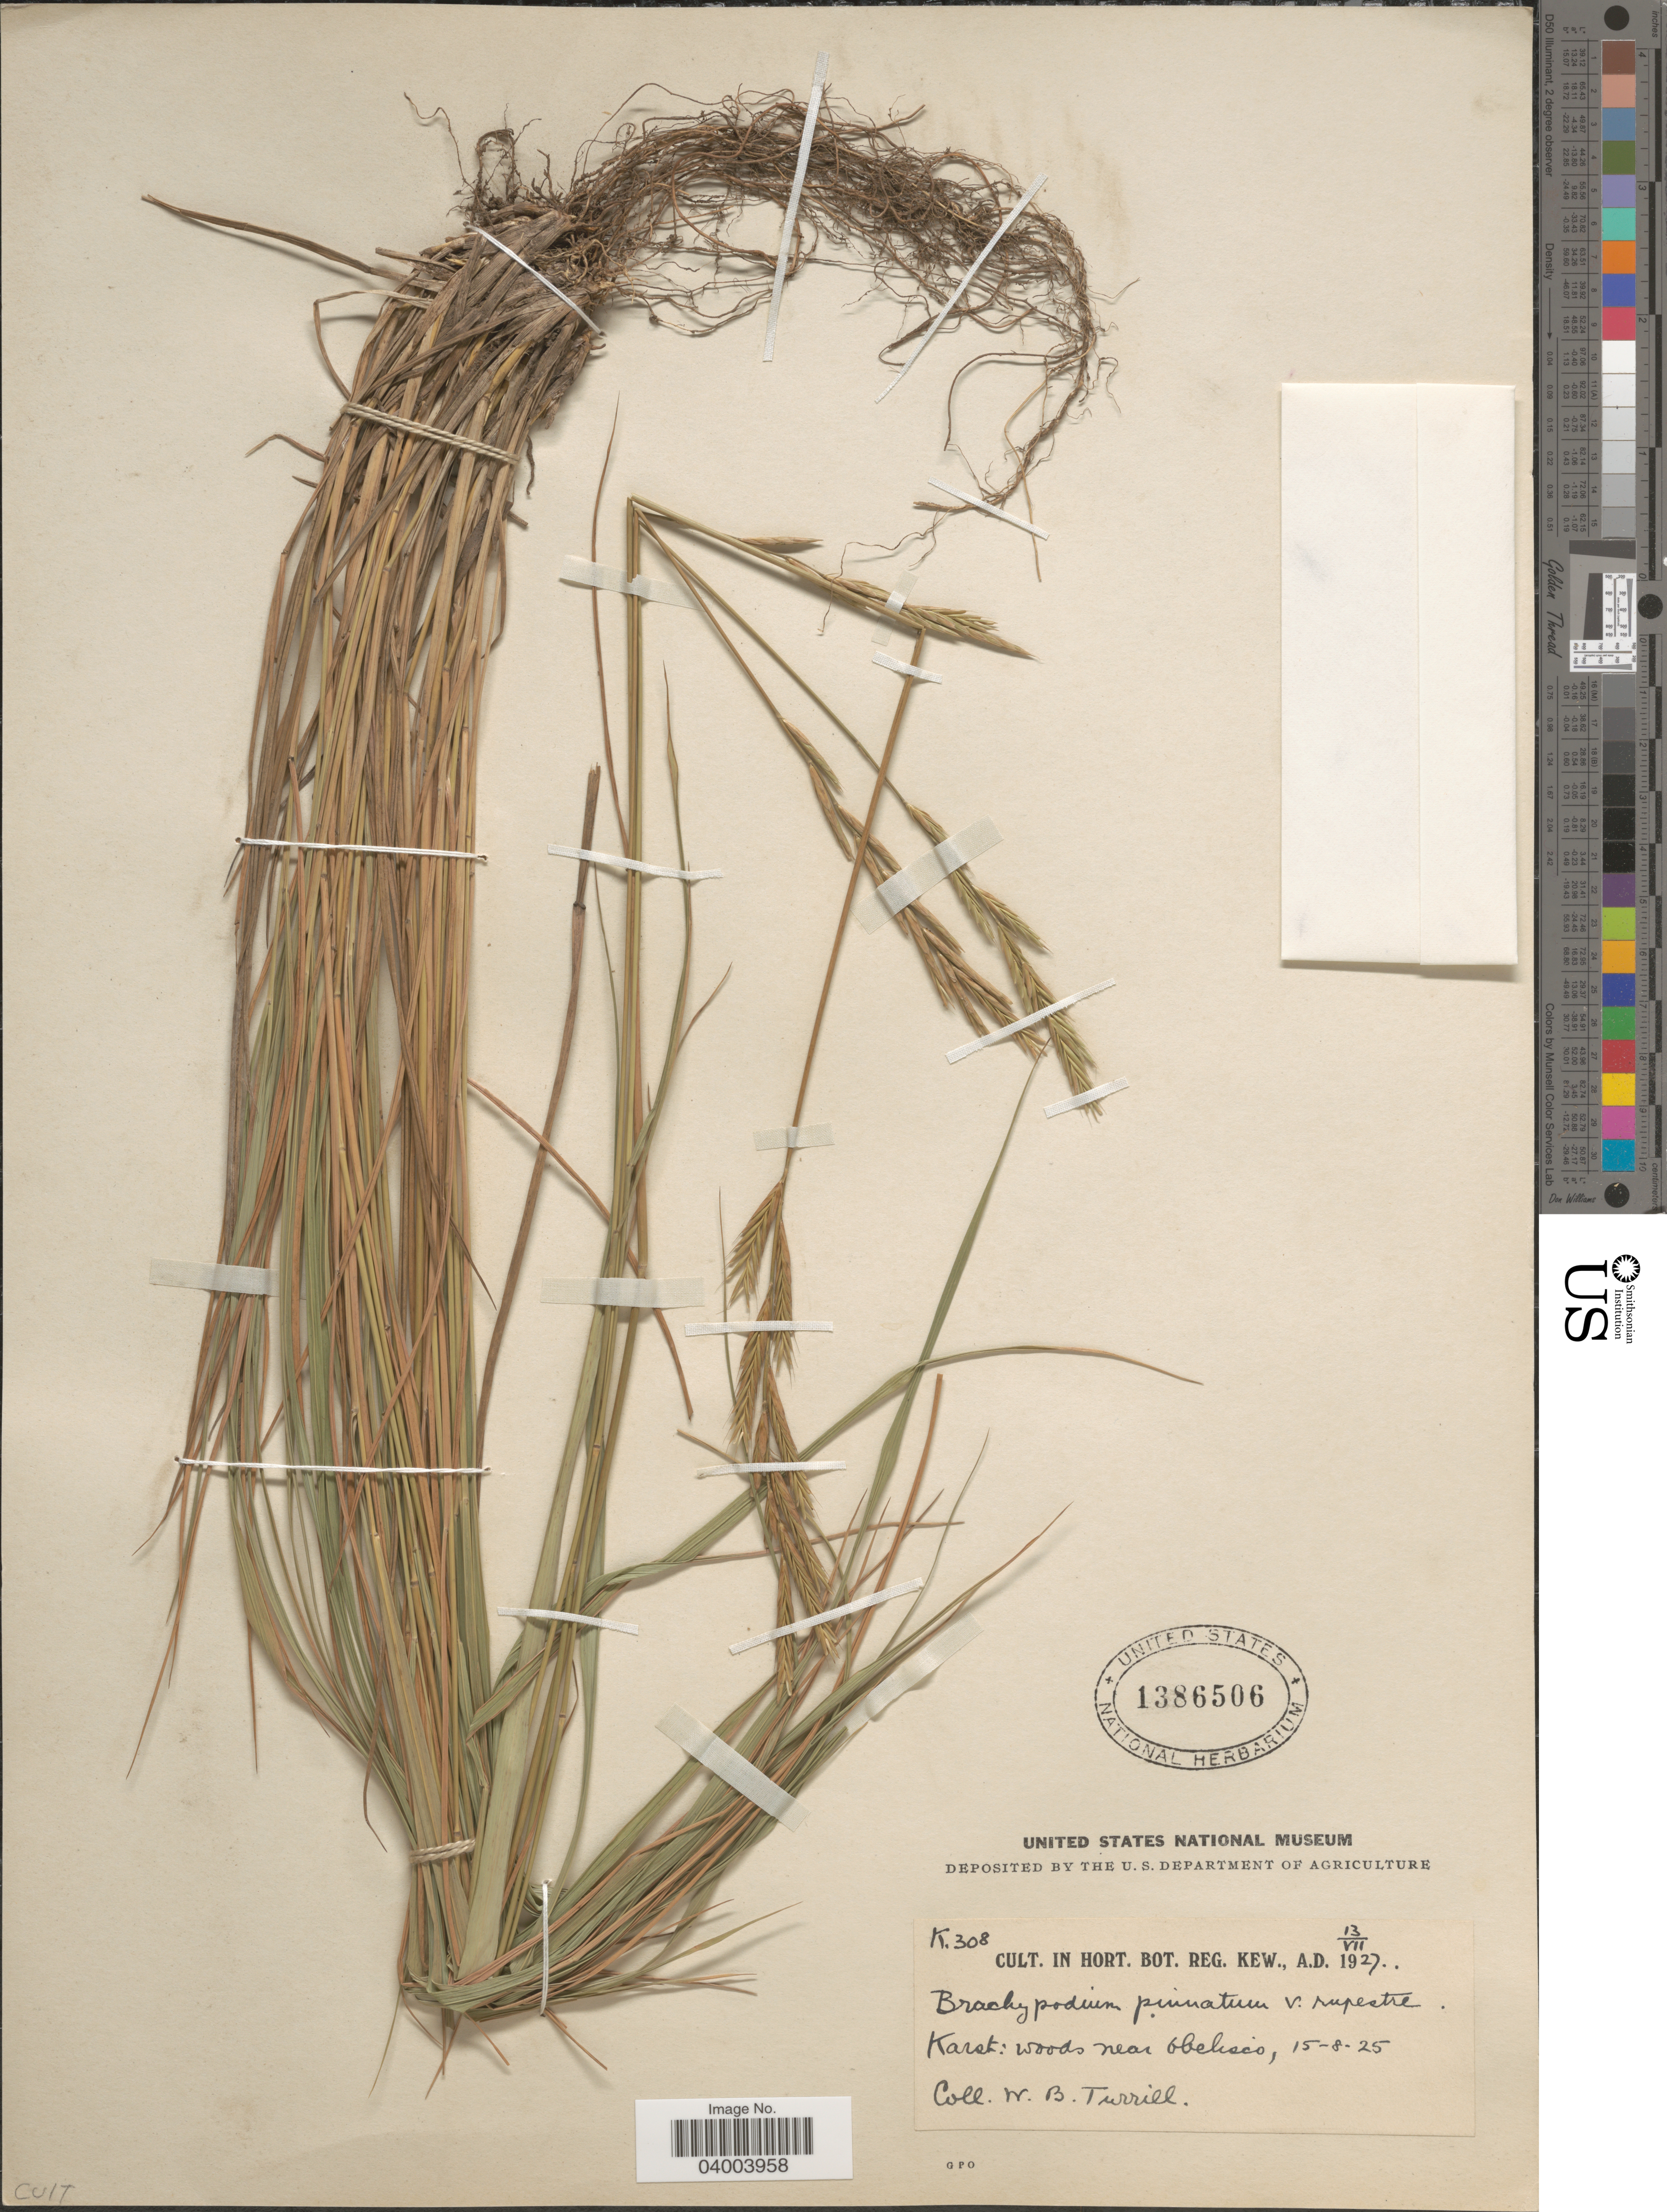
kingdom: Plantae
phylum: Tracheophyta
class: Liliopsida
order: Poales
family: Poaceae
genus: Brachypodium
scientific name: Brachypodium pinnatum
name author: (L.) P. Beauv.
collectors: W. B. Turrill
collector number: K.308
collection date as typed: Transcribed d/m/y: 15/8/25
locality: Karst: woods near Obelisco.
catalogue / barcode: US 1386506